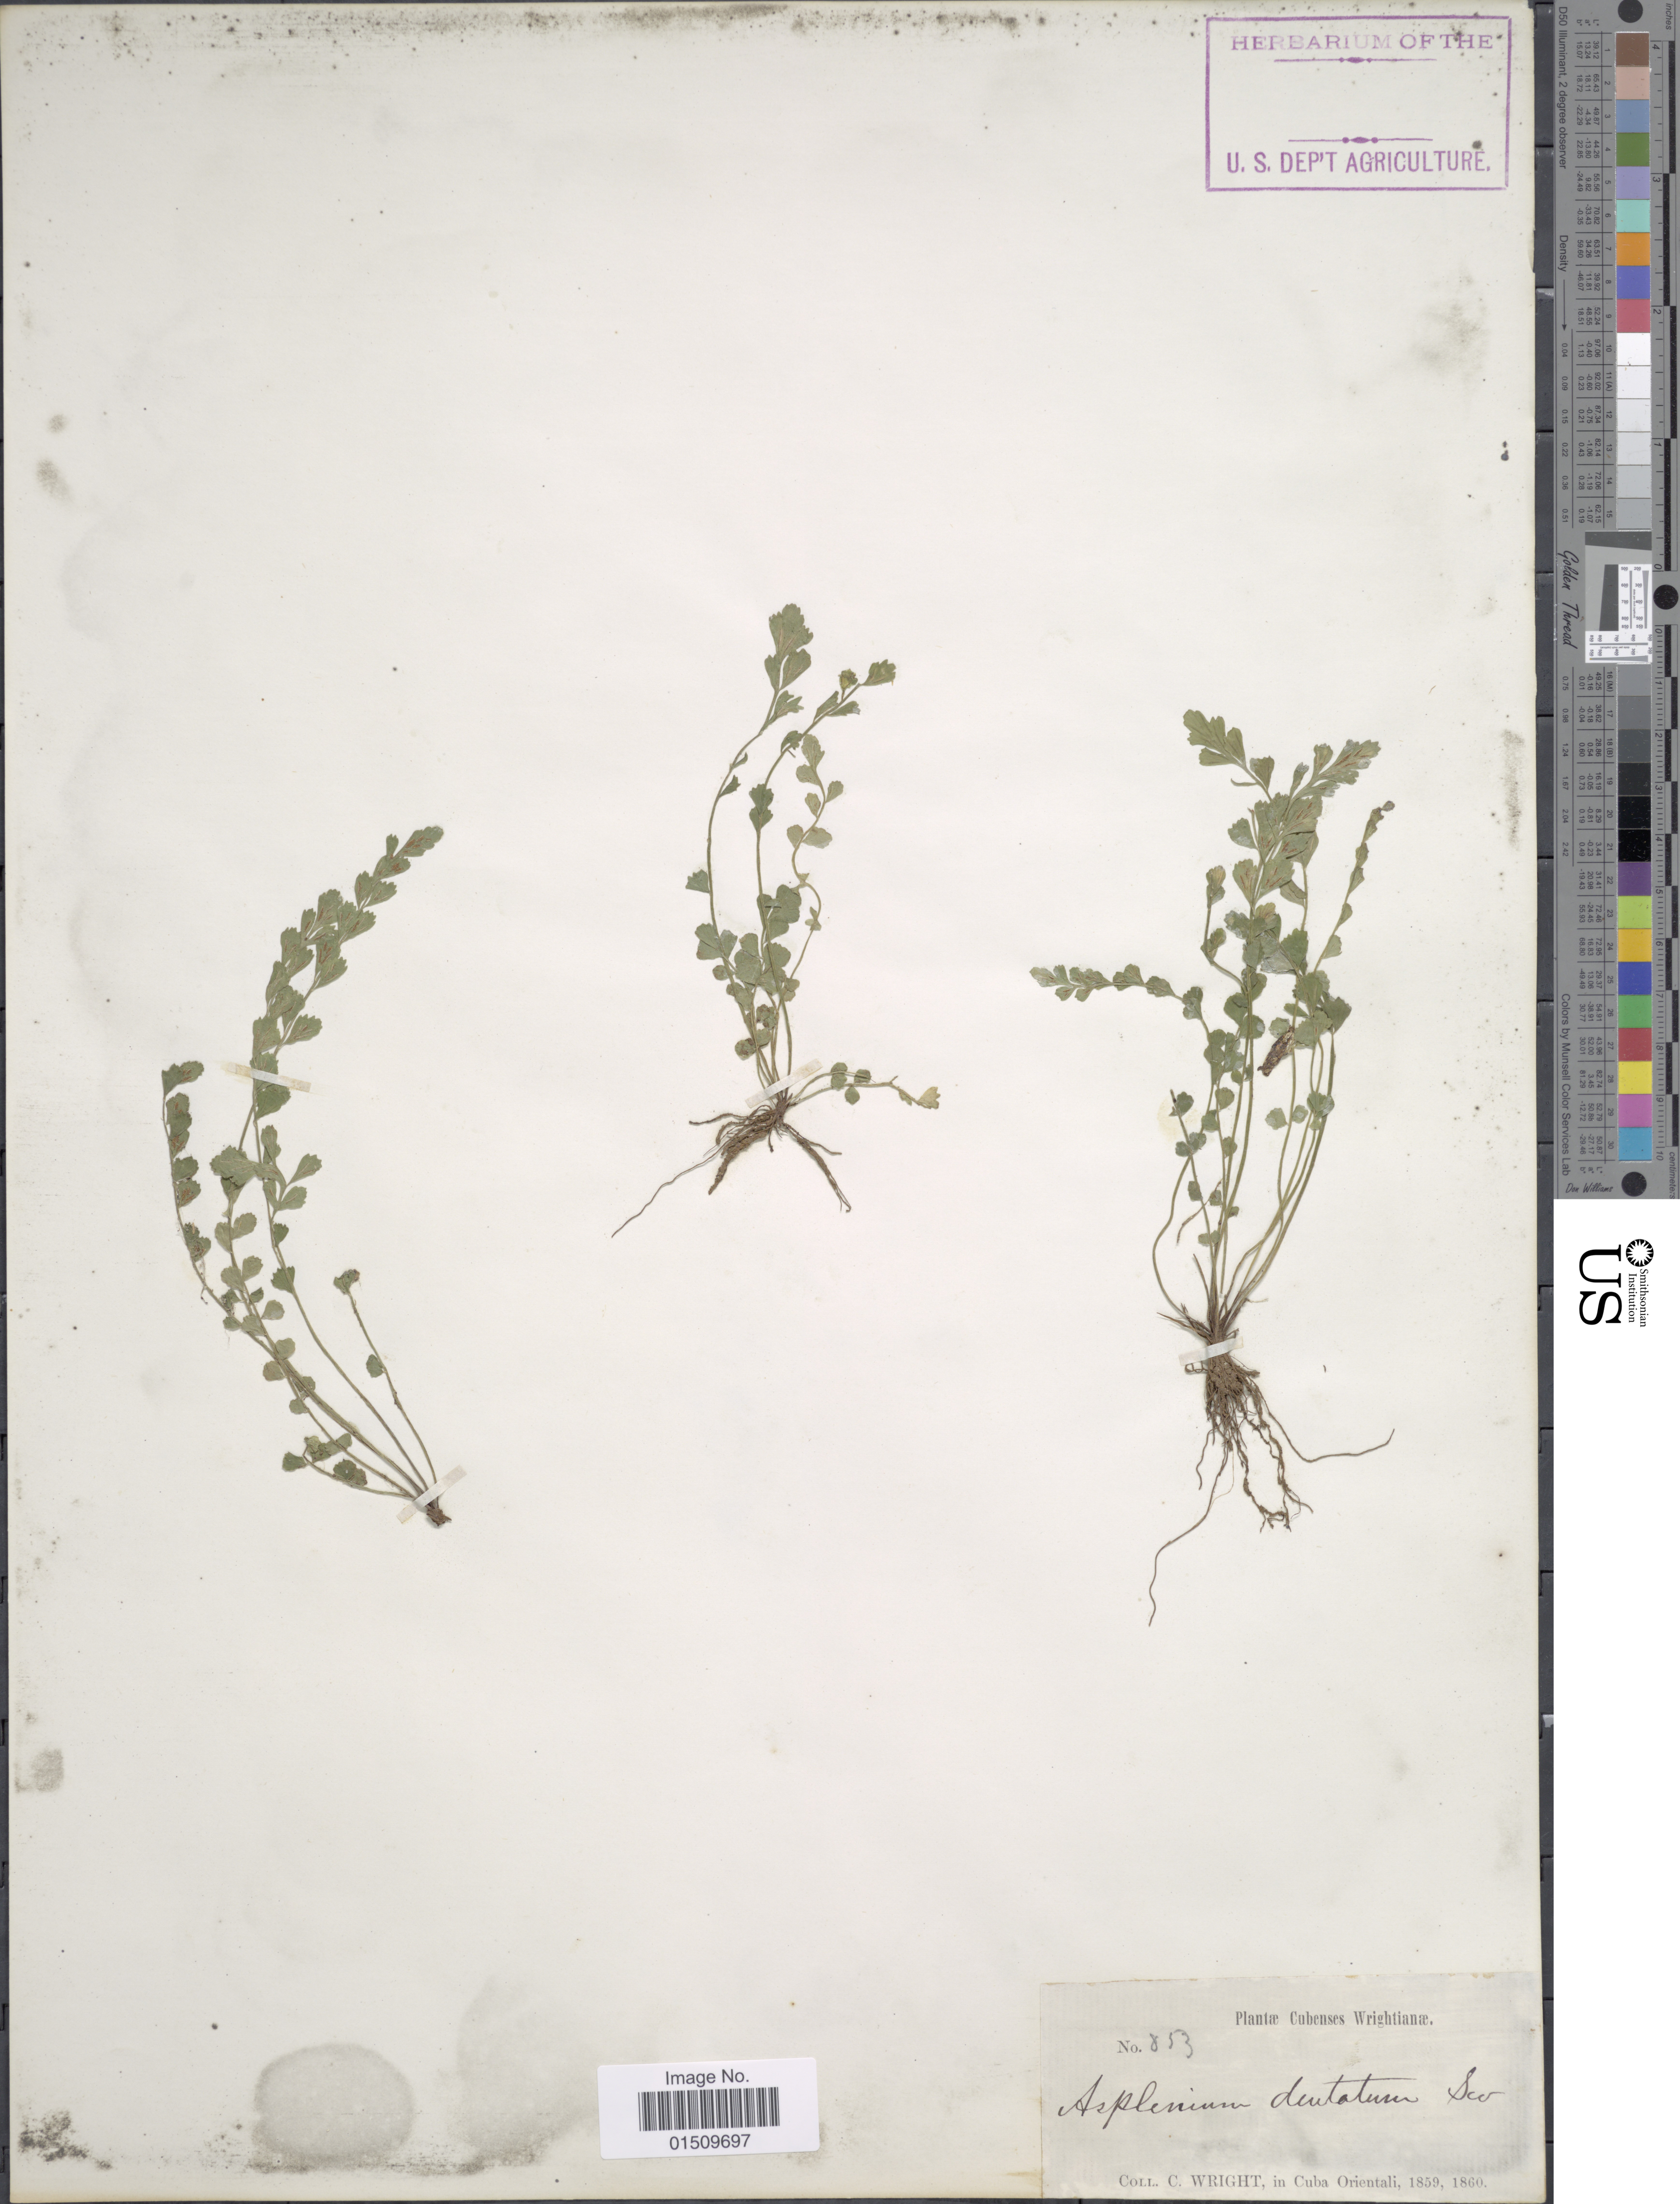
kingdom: Plantae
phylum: Tracheophyta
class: Polypodiopsida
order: Polypodiales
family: Aspleniaceae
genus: Asplenium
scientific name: Asplenium trichomanes-dentatum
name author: L.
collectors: C. Wright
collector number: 853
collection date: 1859/1860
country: Cuba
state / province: Oriente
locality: Cubenses. Cuba, Orientali.